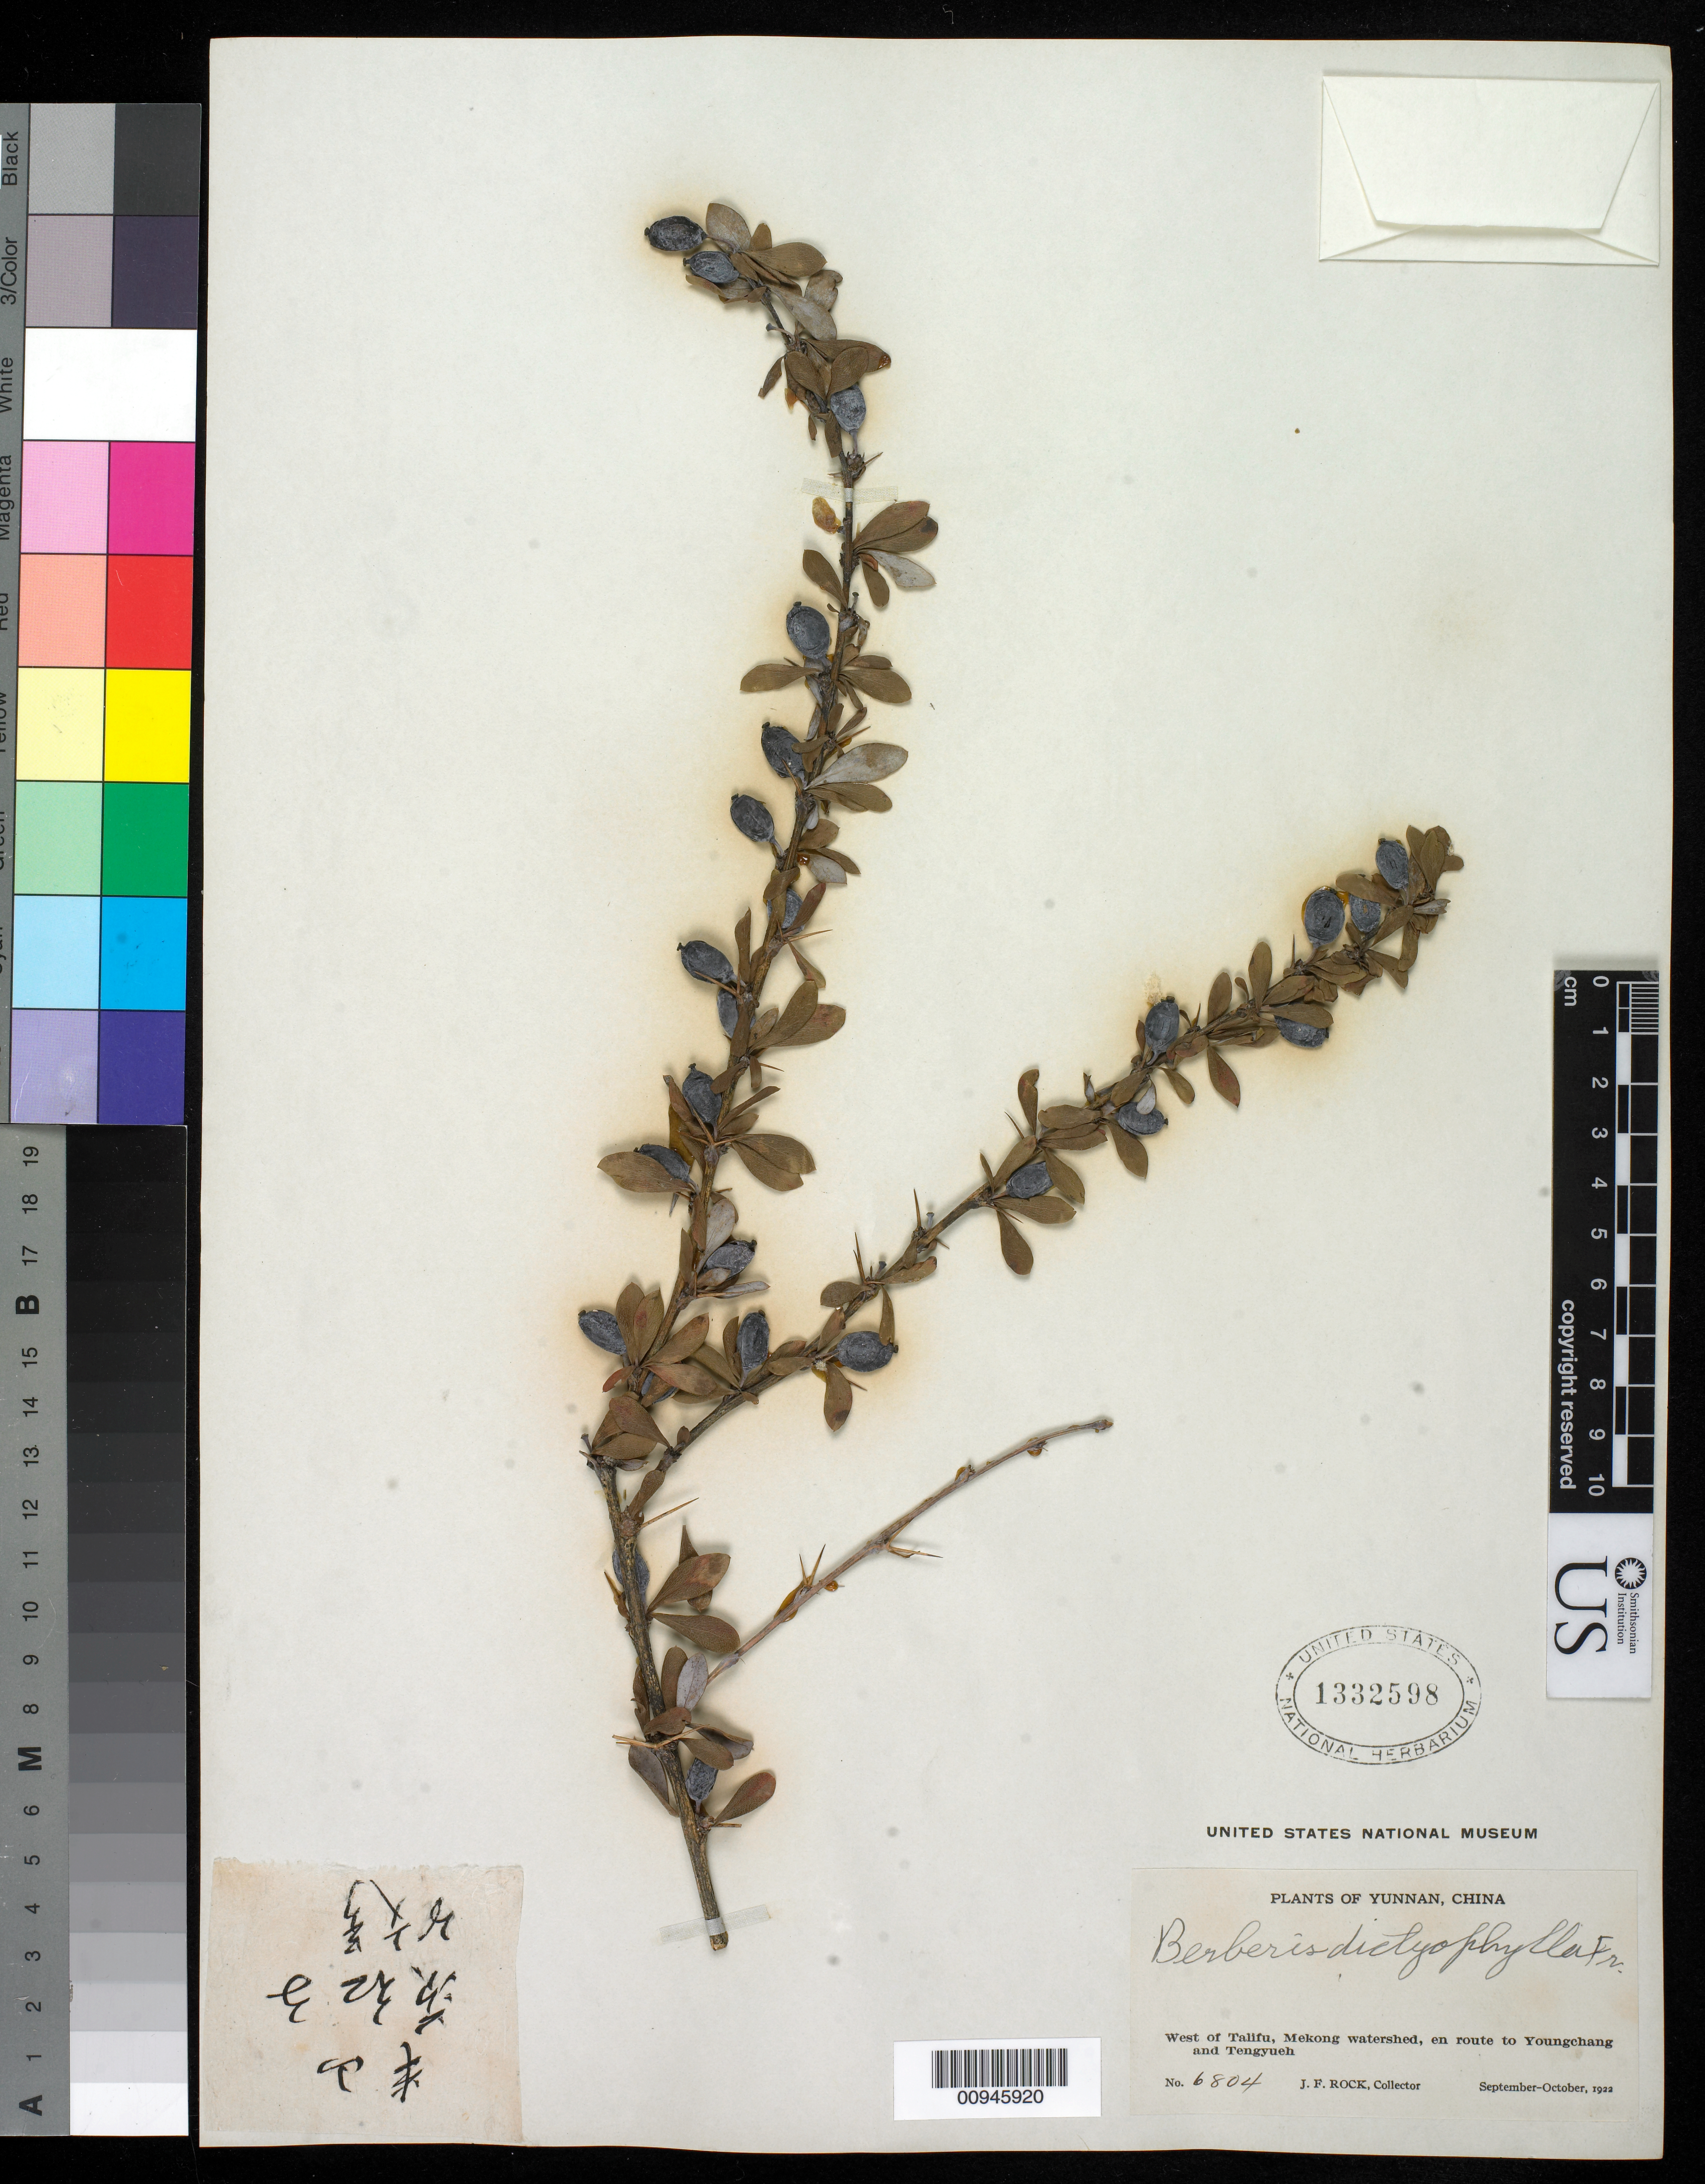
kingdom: Plantae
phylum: Tracheophyta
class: Magnoliopsida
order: Ranunculales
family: Berberidaceae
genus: Berberis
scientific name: Berberis dictyophylla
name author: Franch.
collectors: J. F. Rock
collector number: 6804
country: China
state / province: Yunnan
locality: W of Talifu, Mekong watershed, en route to Youngehang and Tengyueh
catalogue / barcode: US 1332598